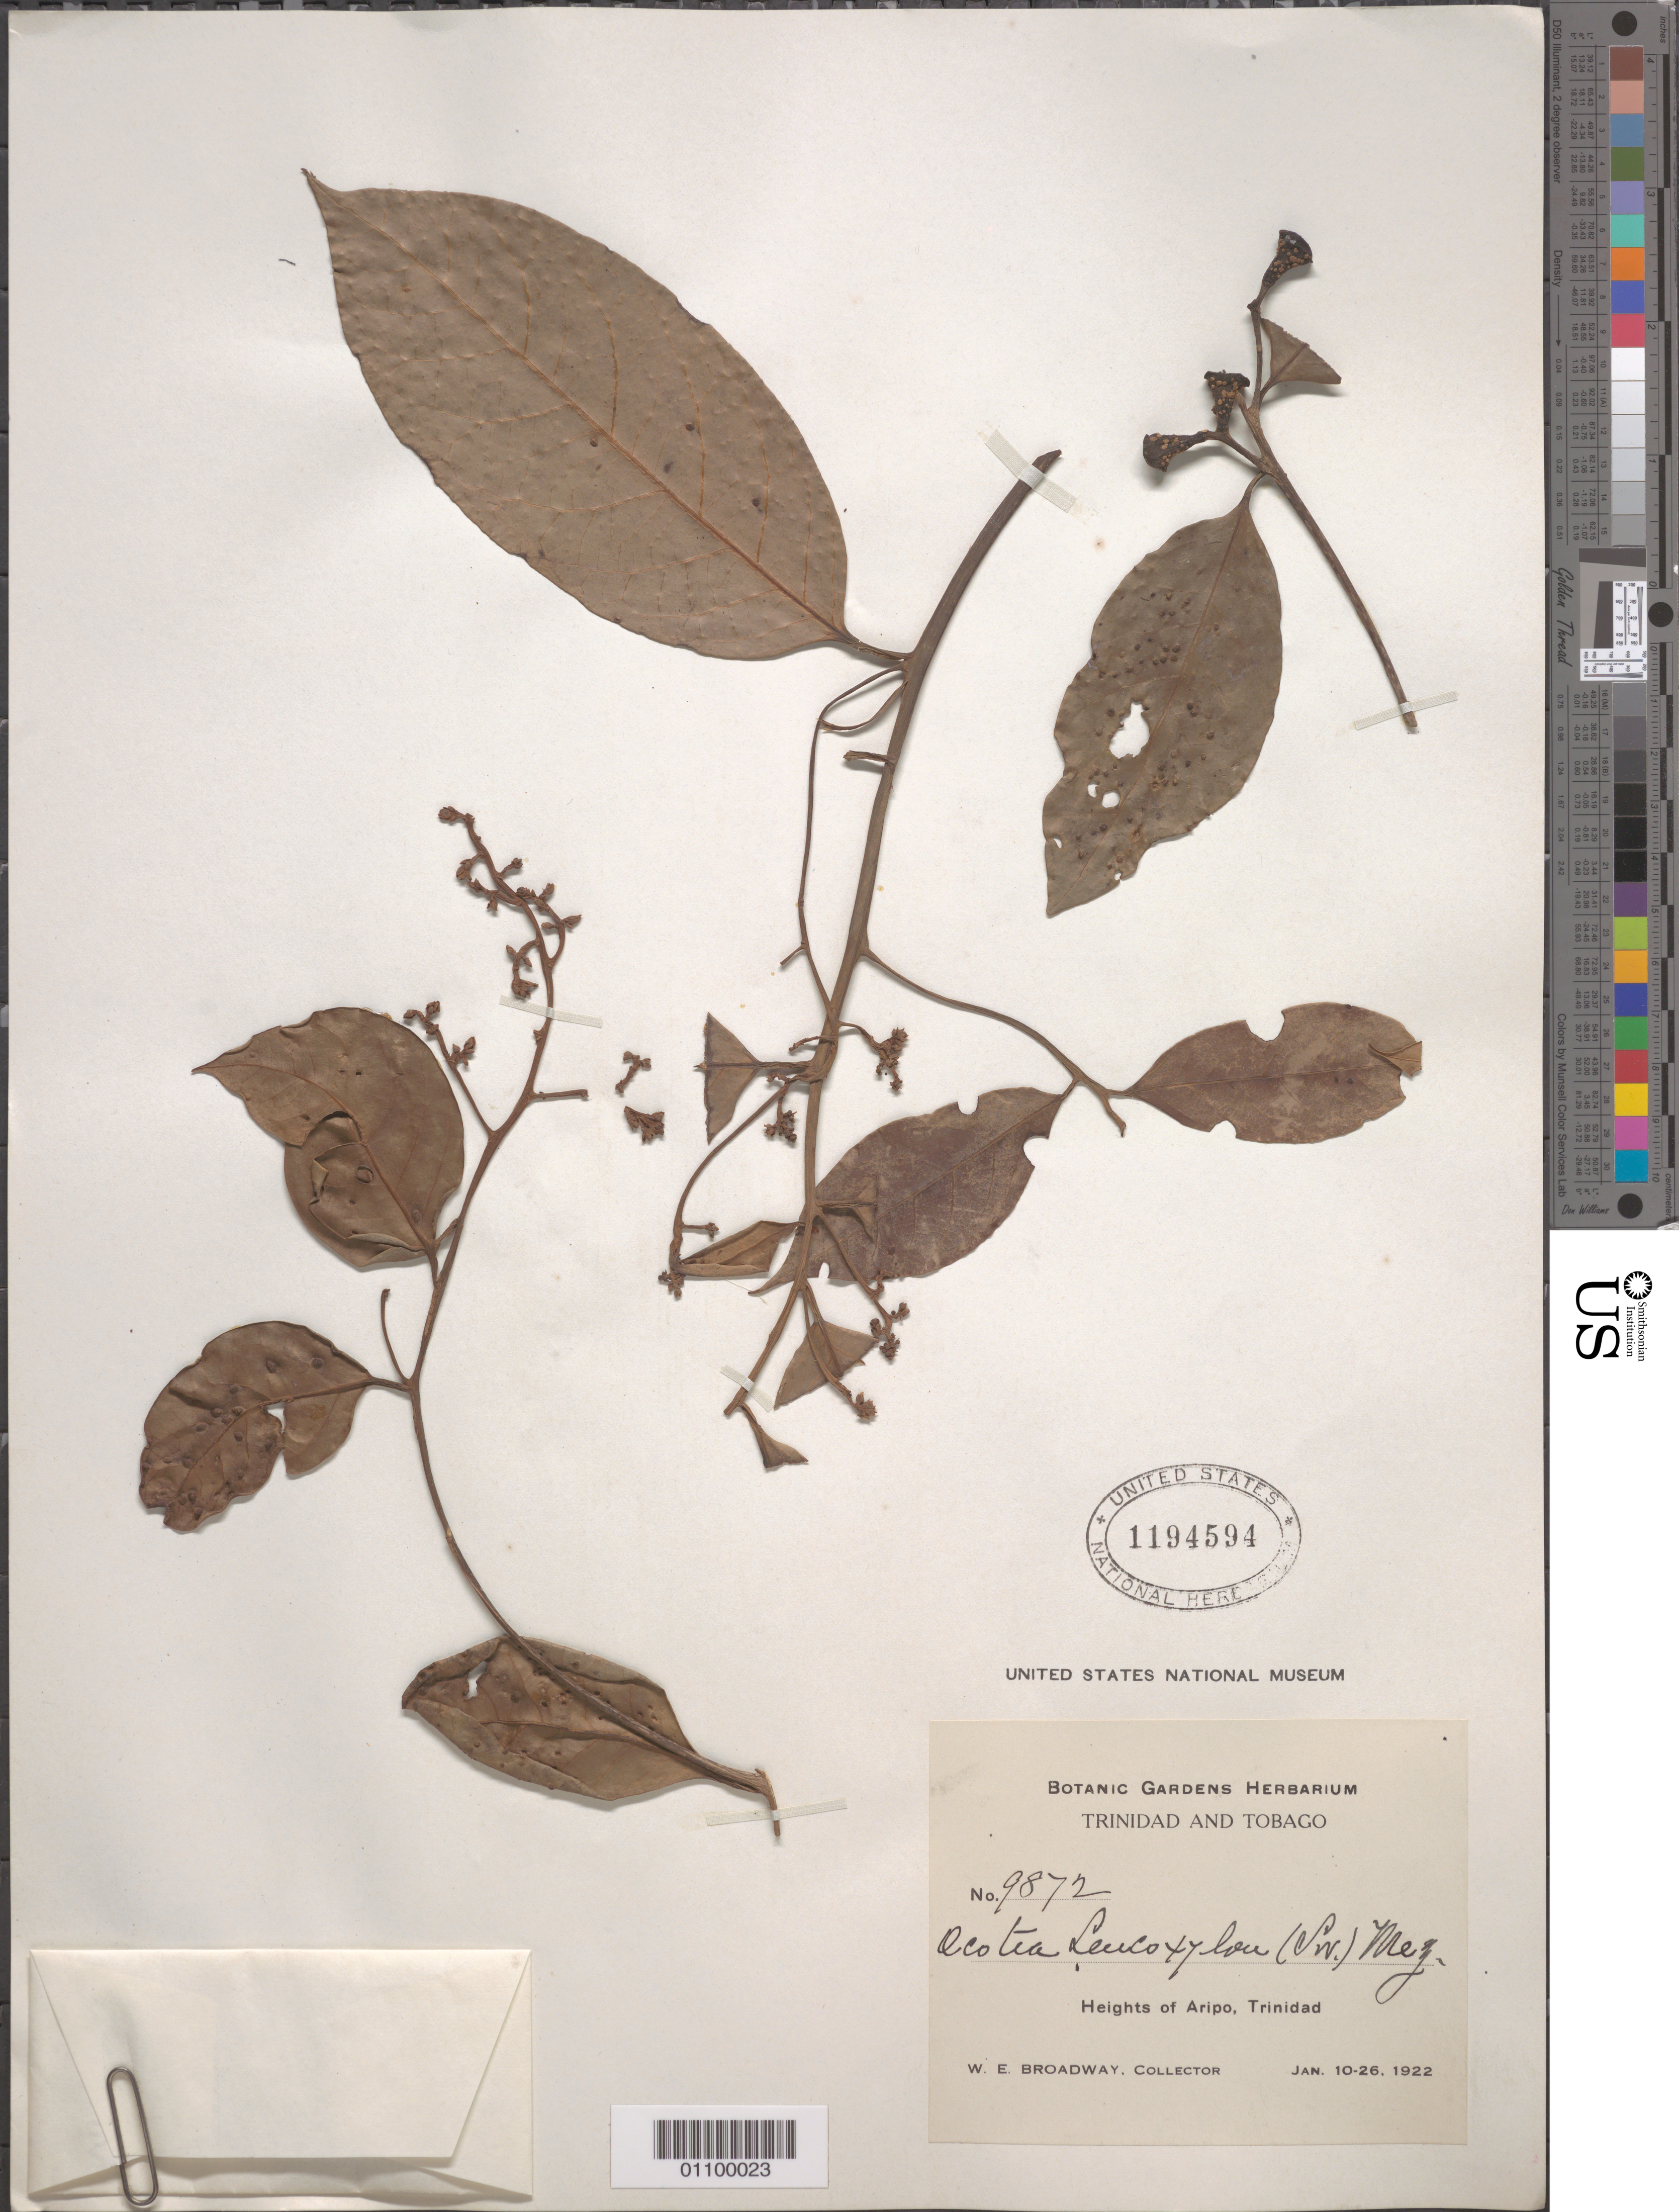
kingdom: Plantae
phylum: Tracheophyta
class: Magnoliopsida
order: Laurales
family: Lauraceae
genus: Ocotea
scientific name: Ocotea leucoxylon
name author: (Sw.) Laness.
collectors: W. E. Broadway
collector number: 9872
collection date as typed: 10 Jan 1922 to 26 Jan 1922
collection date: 1922-01-10/1922-01-26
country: Trinidad and Tobago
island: Trinidad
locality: Heights of Aripo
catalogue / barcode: US 1194594